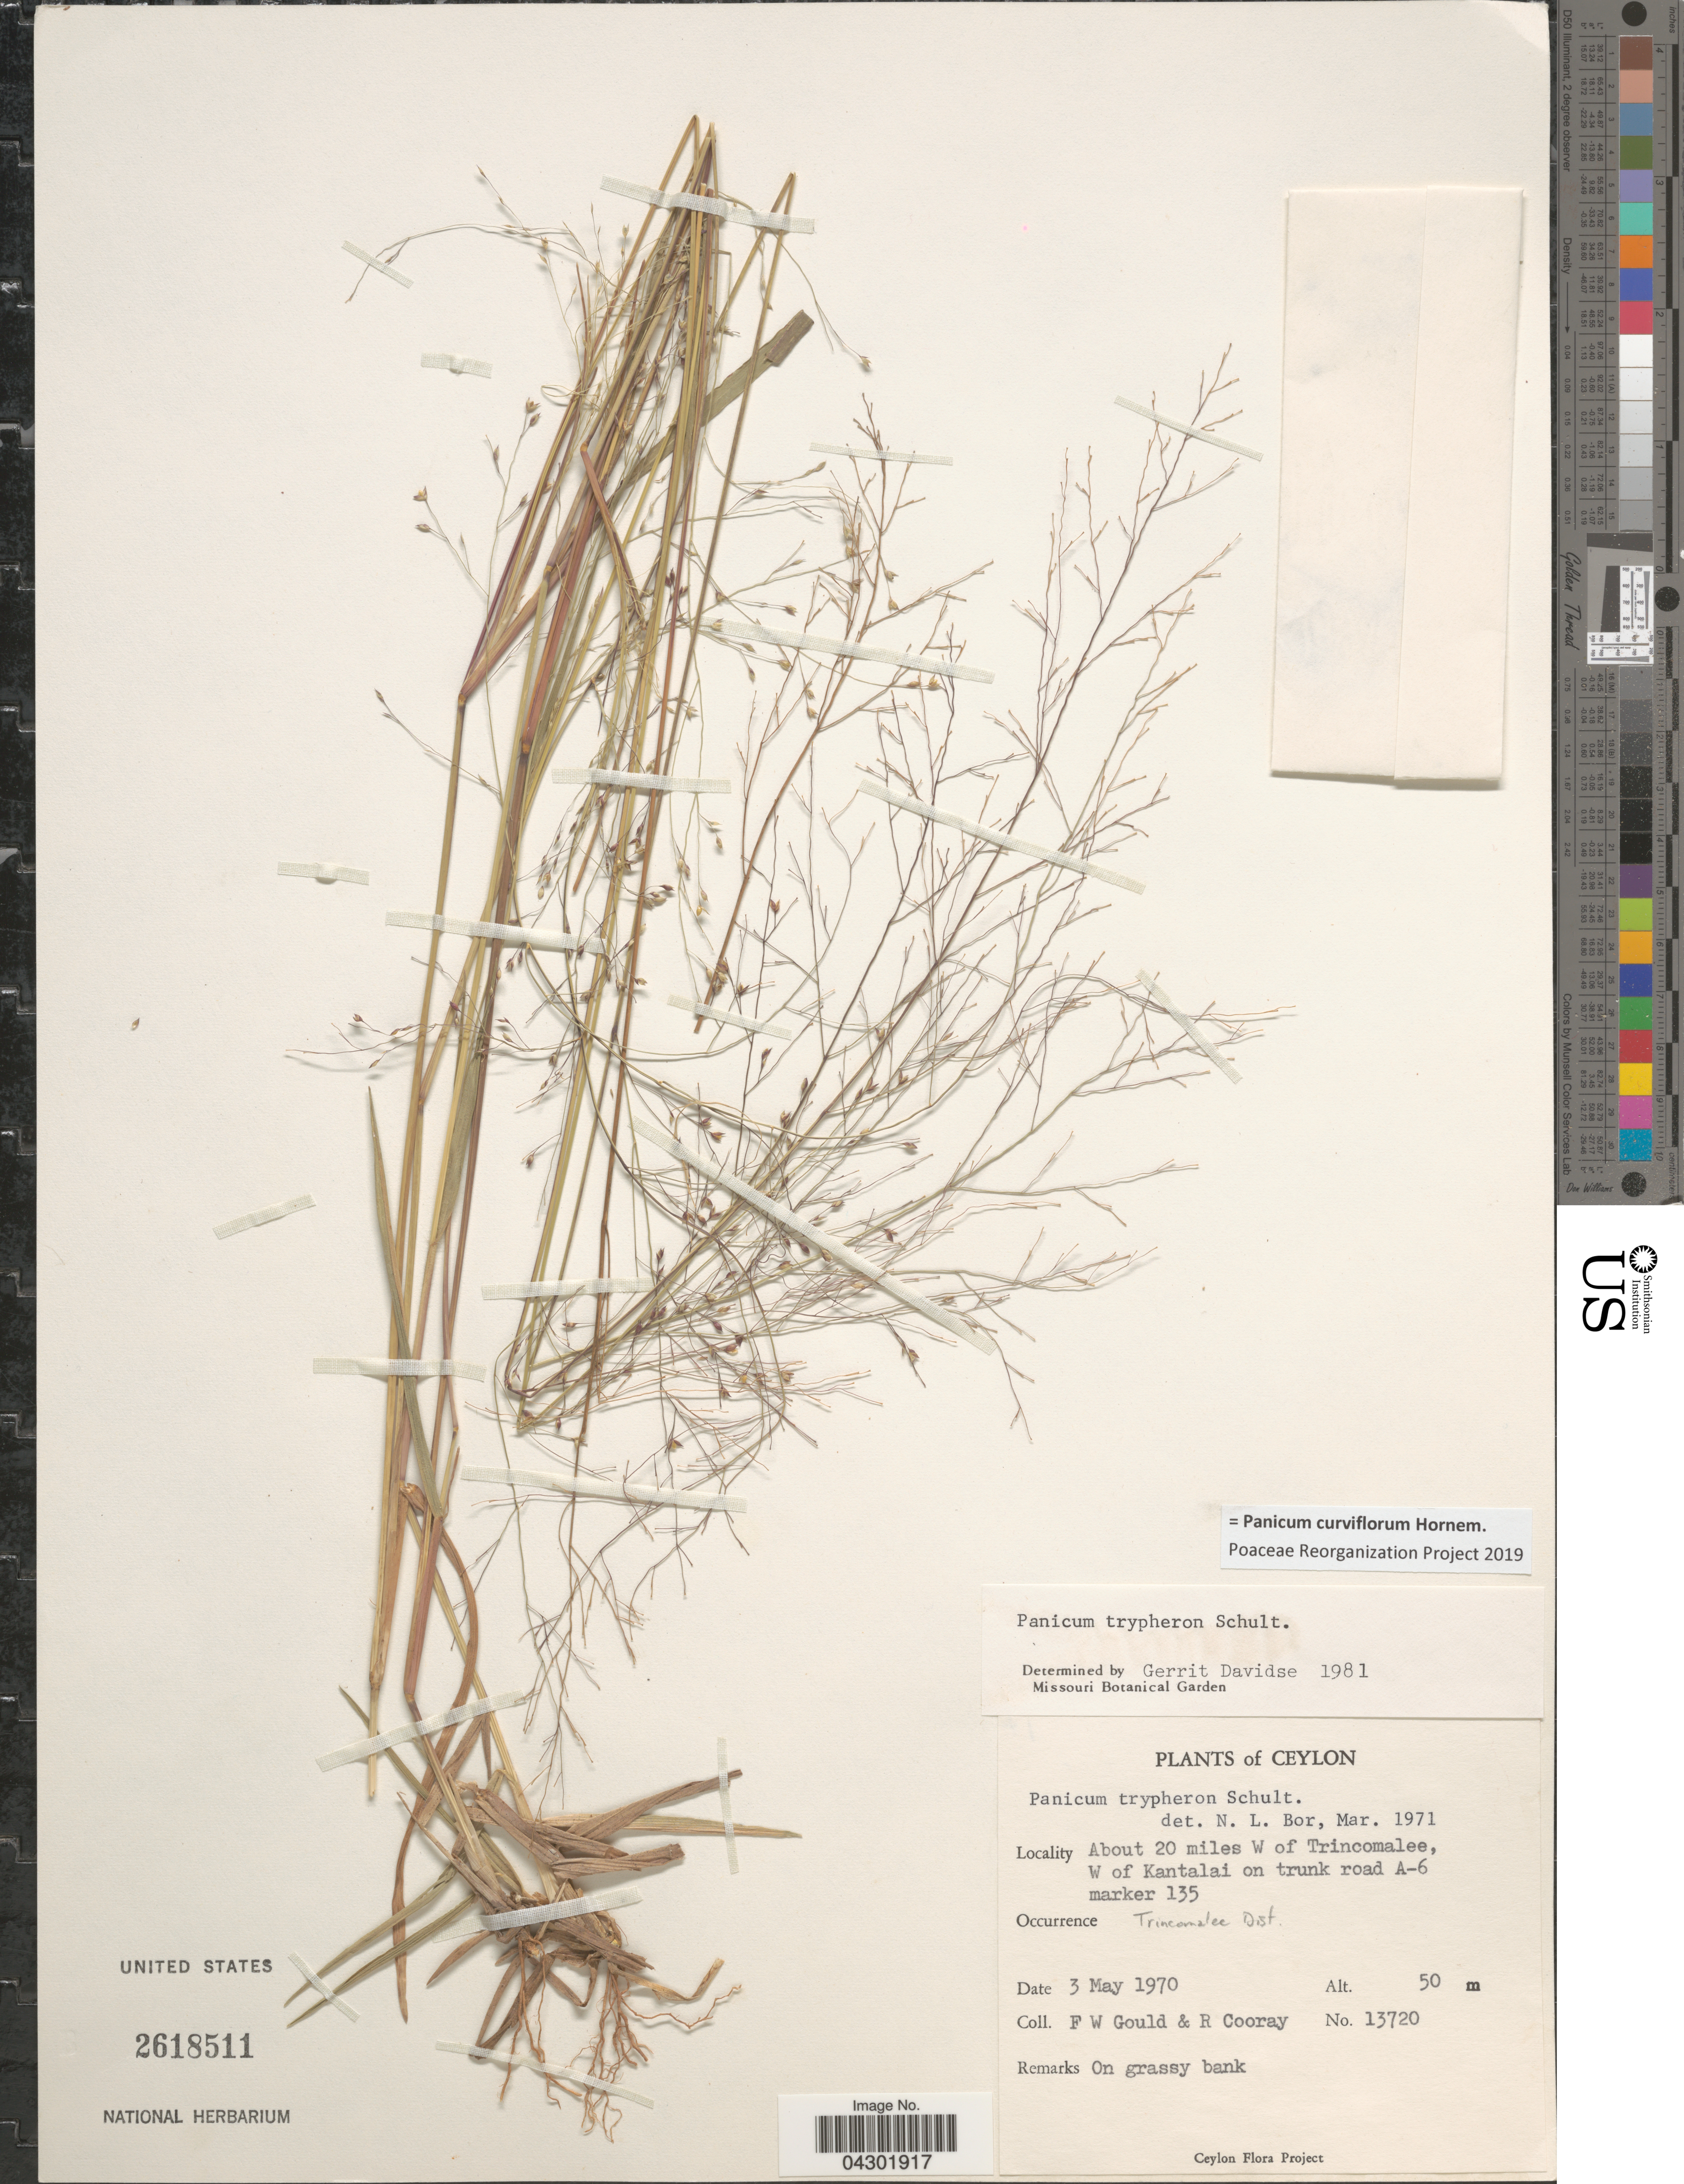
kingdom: Plantae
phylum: Tracheophyta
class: Liliopsida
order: Poales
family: Poaceae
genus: Panicum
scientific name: Panicum curviflorum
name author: Hornem.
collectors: F. W. Gould & R. Cooray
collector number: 13720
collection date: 1970-05-03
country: Sri Lanka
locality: Ceylon. About 20 miles W of Trincomalee, W of Kantalai on trunk road A-6 marker 135. Trincomalee Dist.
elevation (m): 50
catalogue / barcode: US 2618511